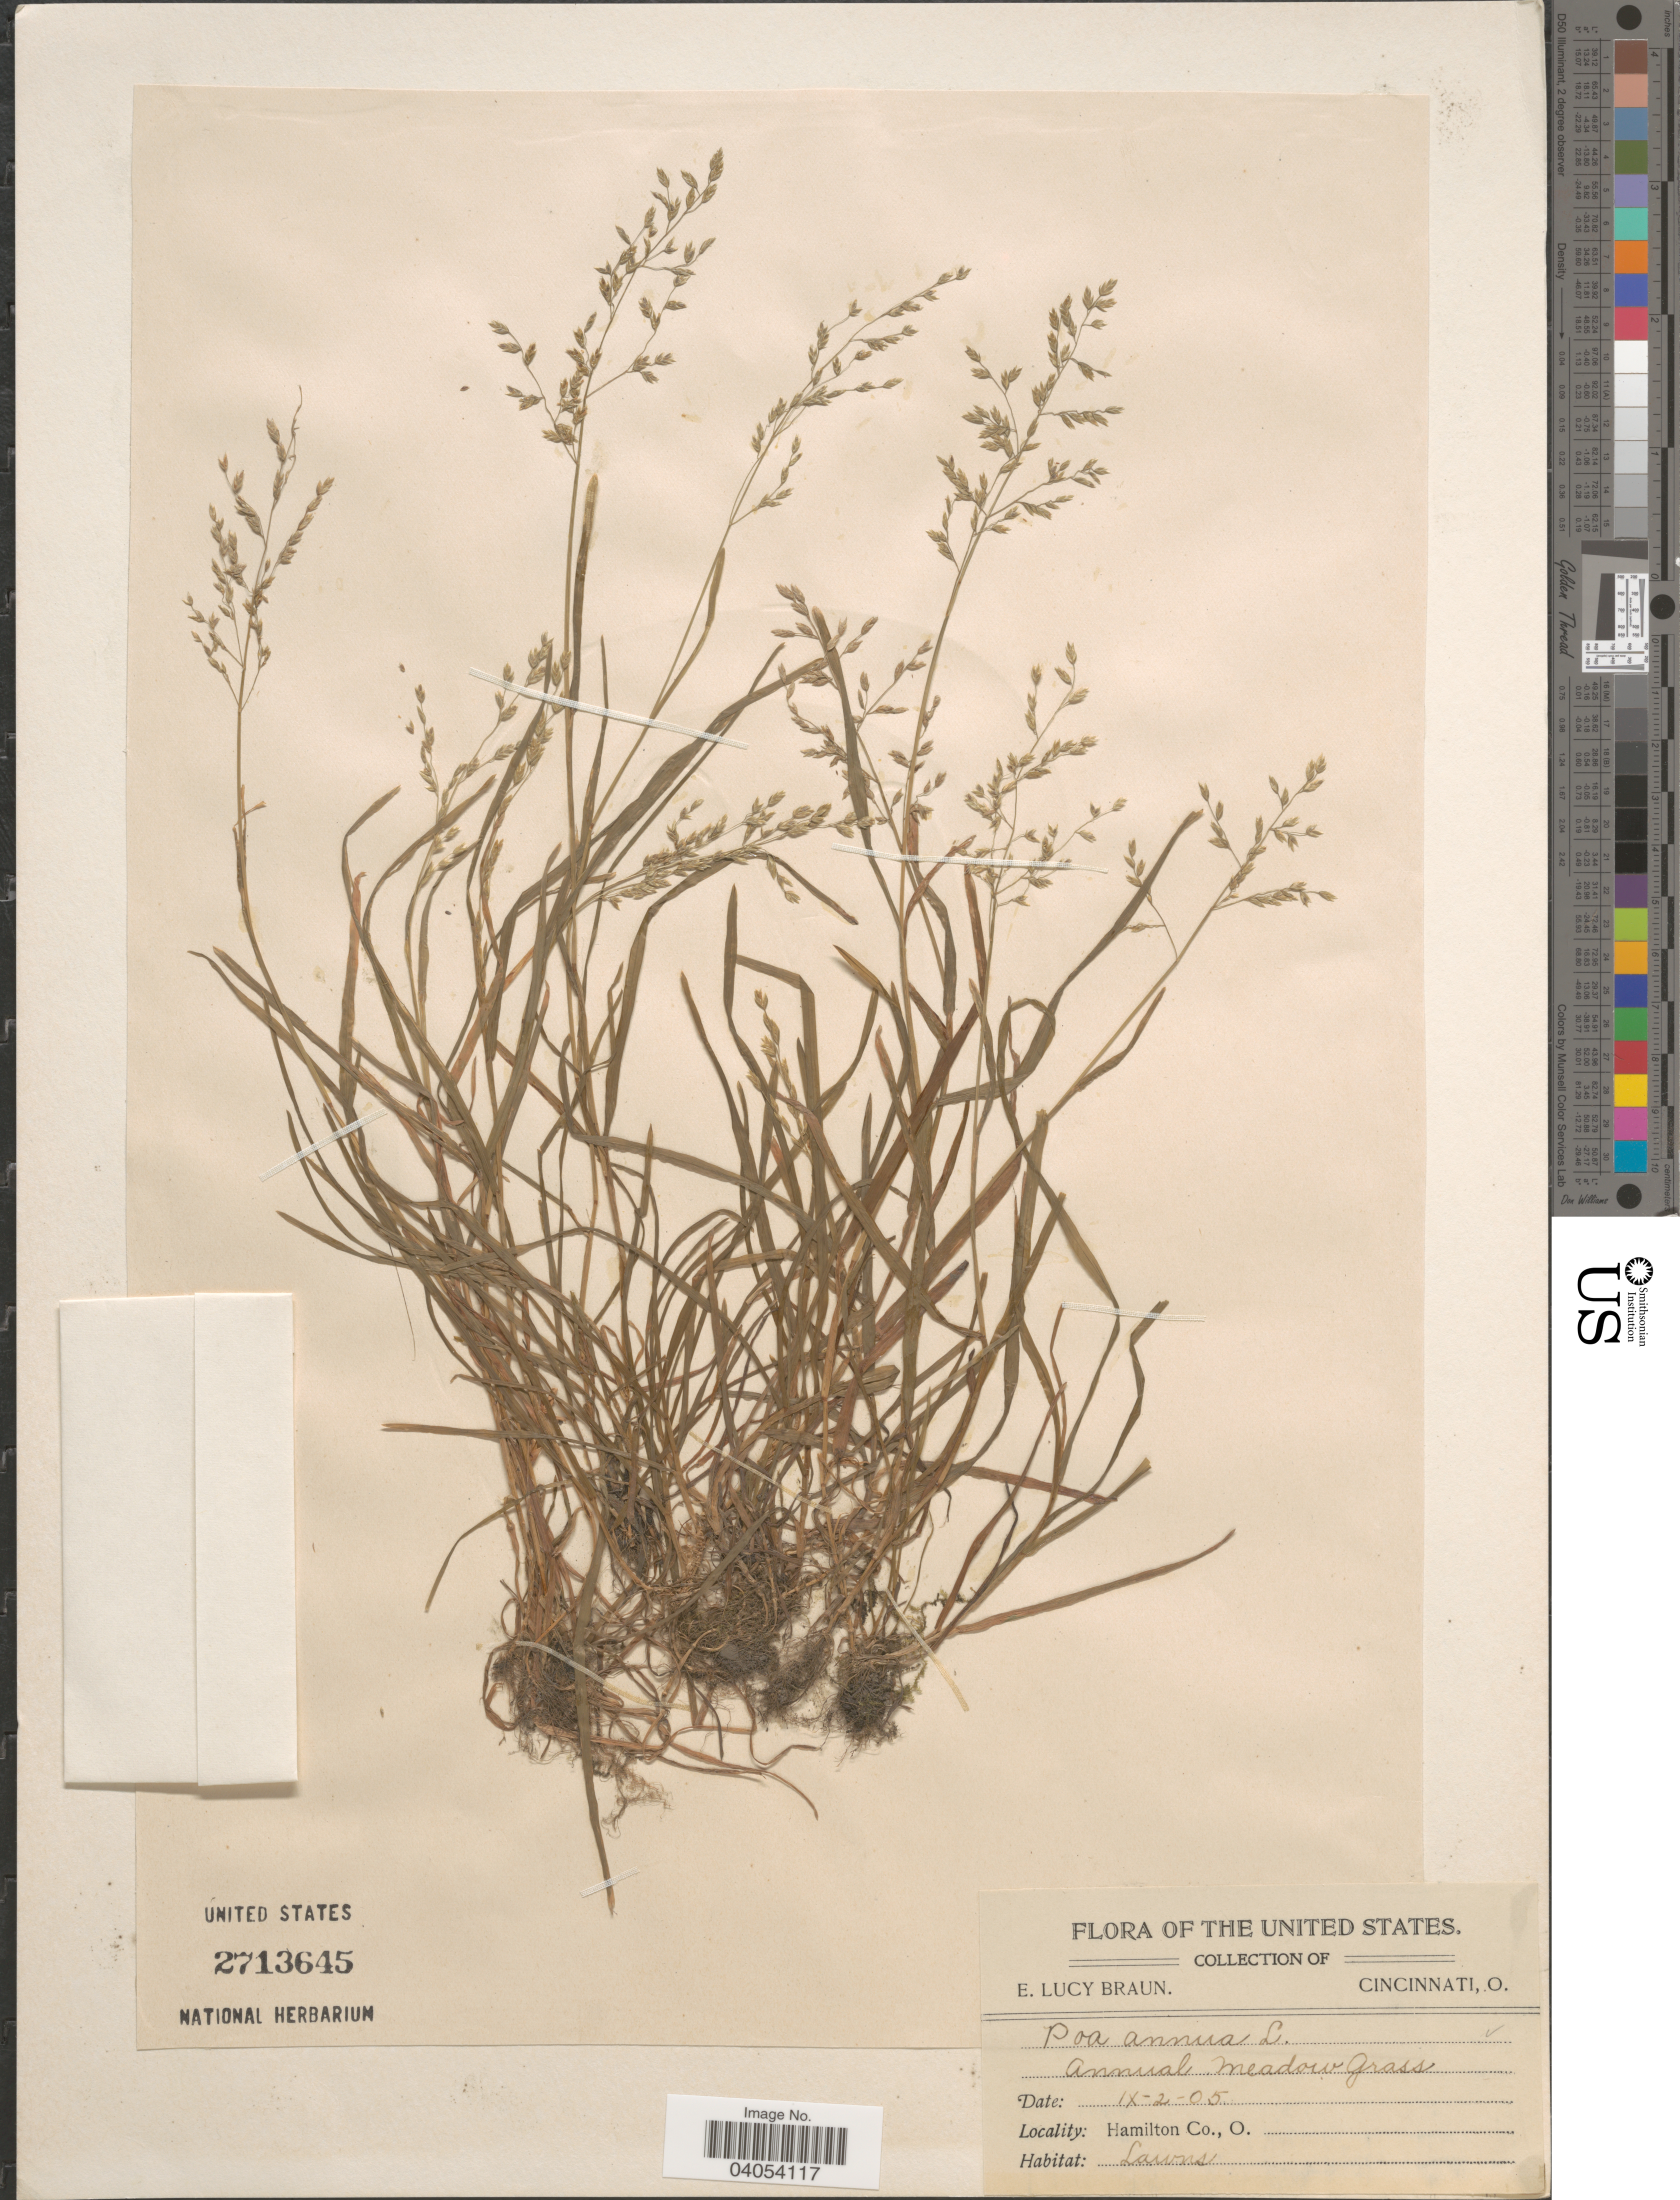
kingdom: Plantae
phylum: Tracheophyta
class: Liliopsida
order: Poales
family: Poaceae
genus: Poa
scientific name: Poa annua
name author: L.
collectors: E. L. Braun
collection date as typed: Transcribed d/m/y: 2/9/5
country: United States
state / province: Ohio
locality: Hamilton Co.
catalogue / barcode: US 2713645